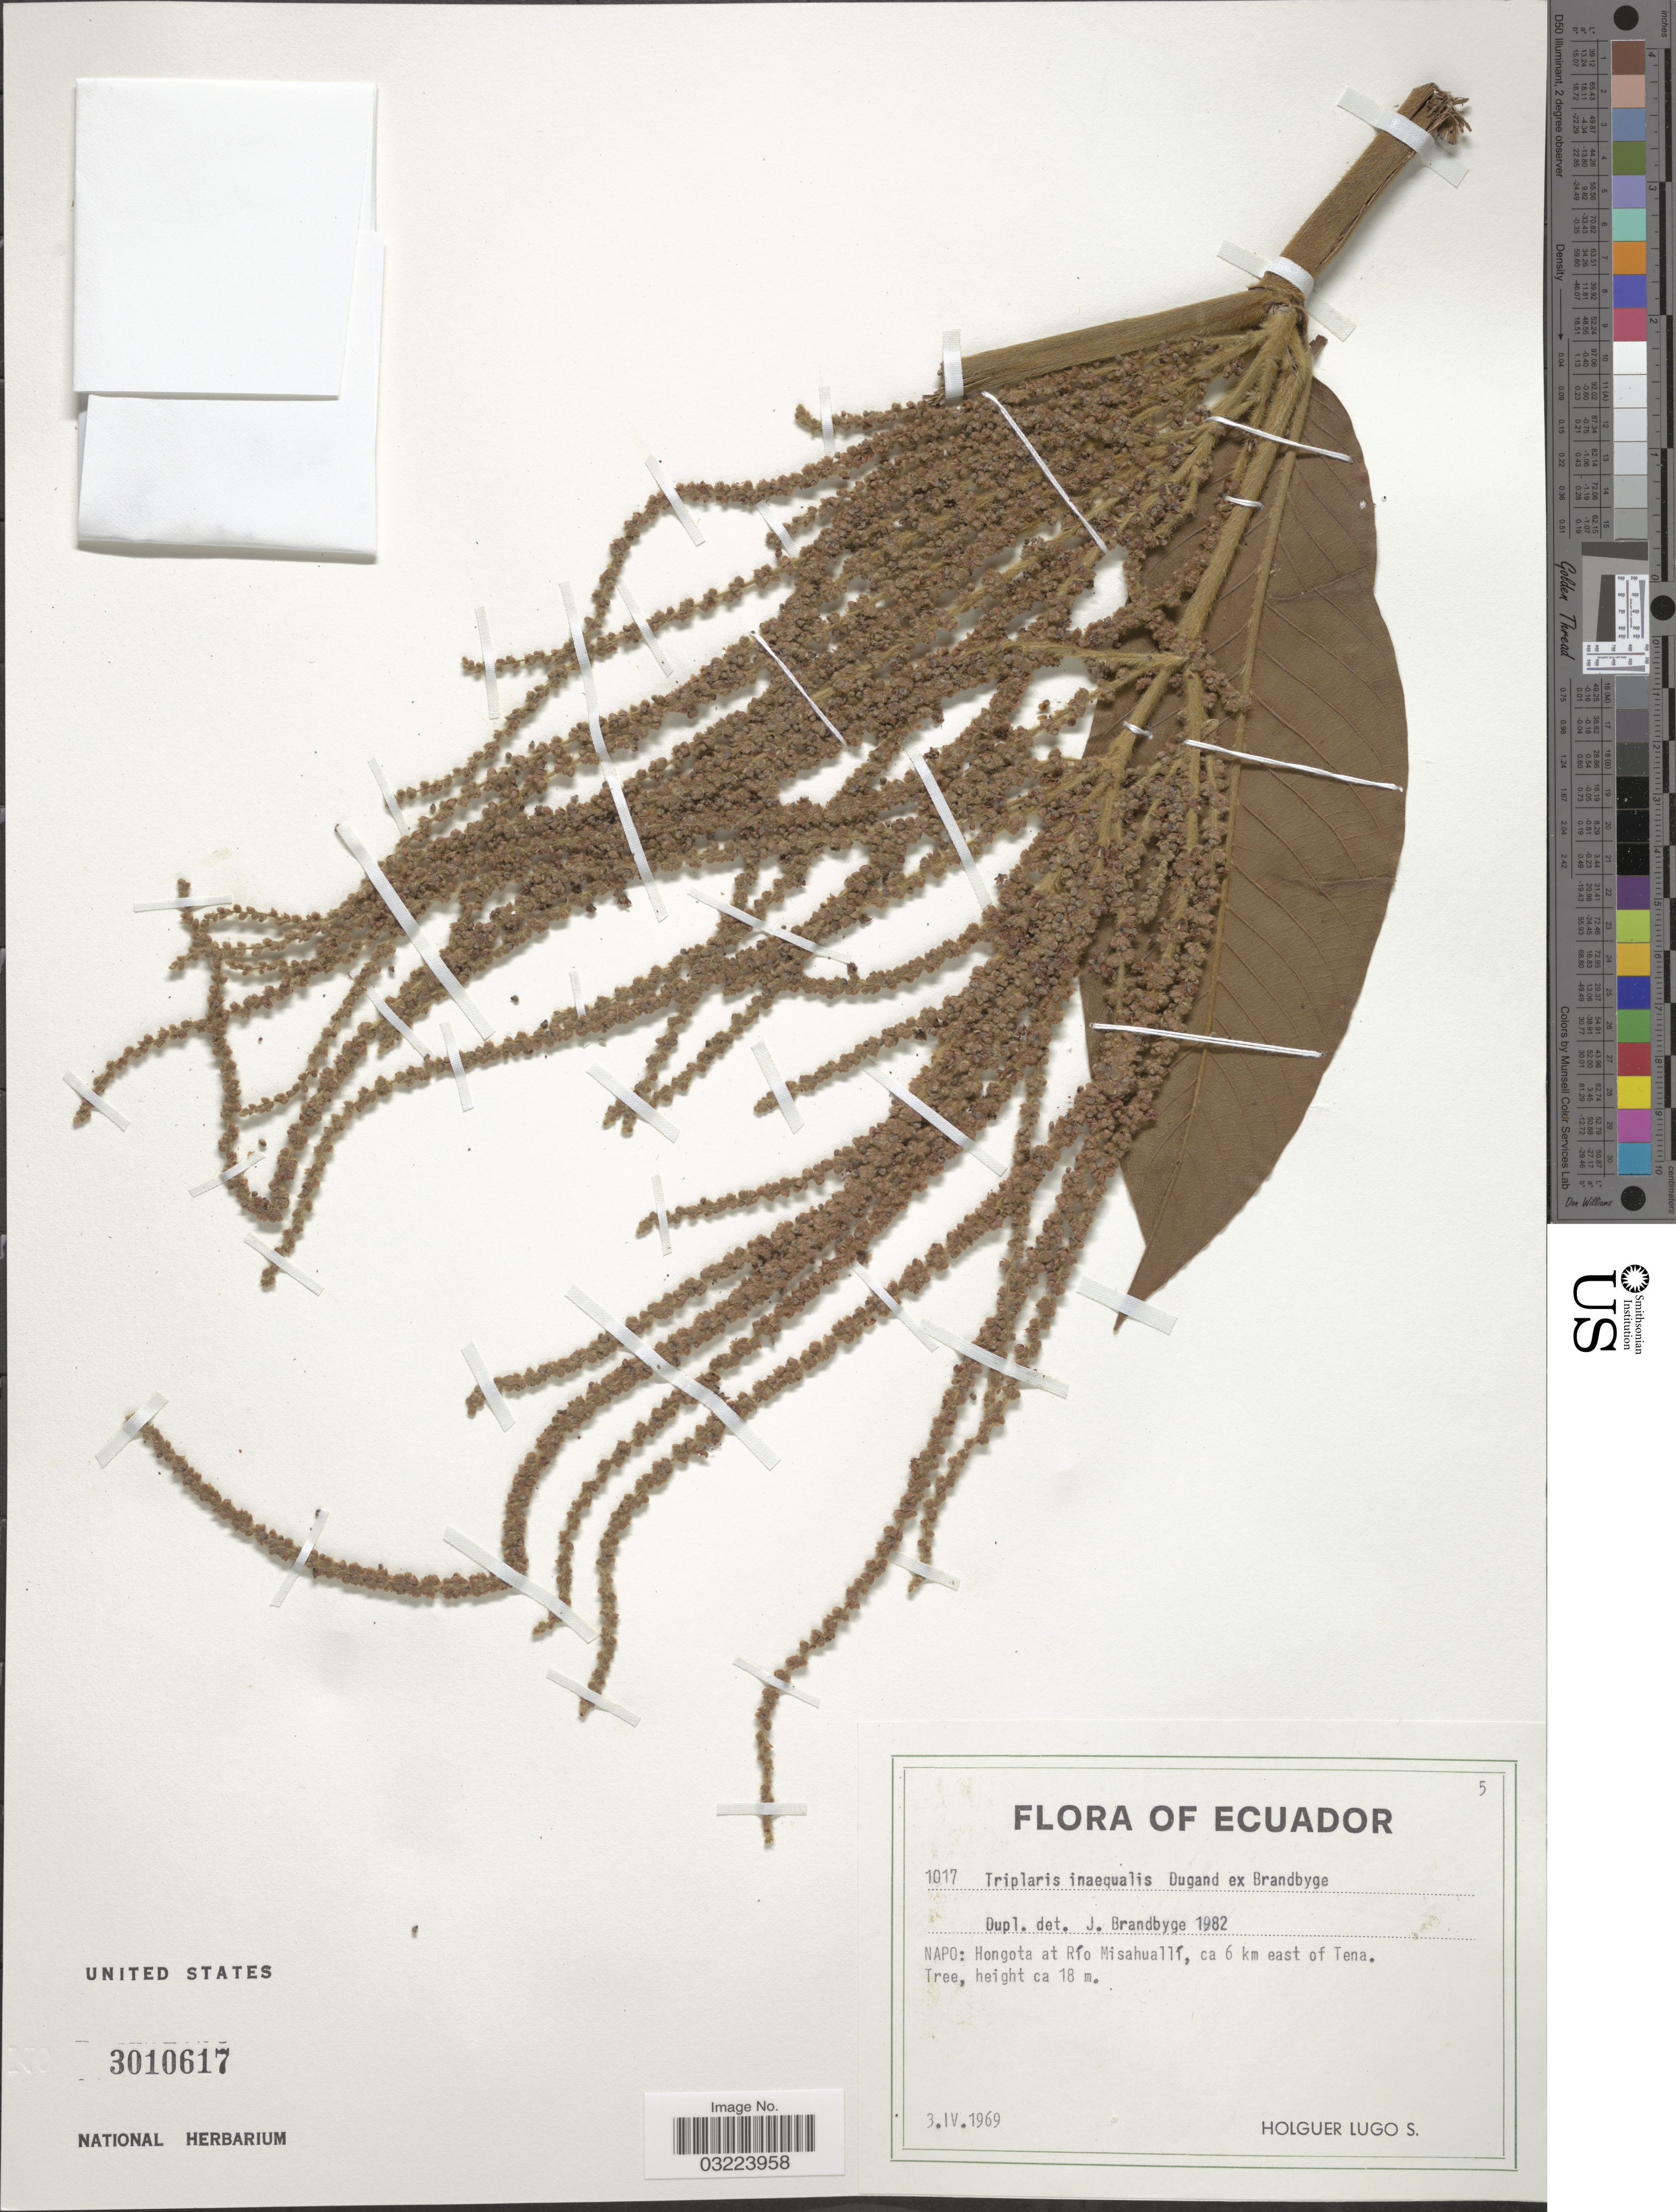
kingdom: Plantae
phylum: Tracheophyta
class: Magnoliopsida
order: Caryophyllales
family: Polygonaceae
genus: Triplaris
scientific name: Triplaris dugandii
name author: Brandbyge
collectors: H. Lugo S.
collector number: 1017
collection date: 1969-04-03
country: Ecuador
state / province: Napo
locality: Hongota at Río Misahuallí, ca 6 km east of Tena.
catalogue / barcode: US 3010617